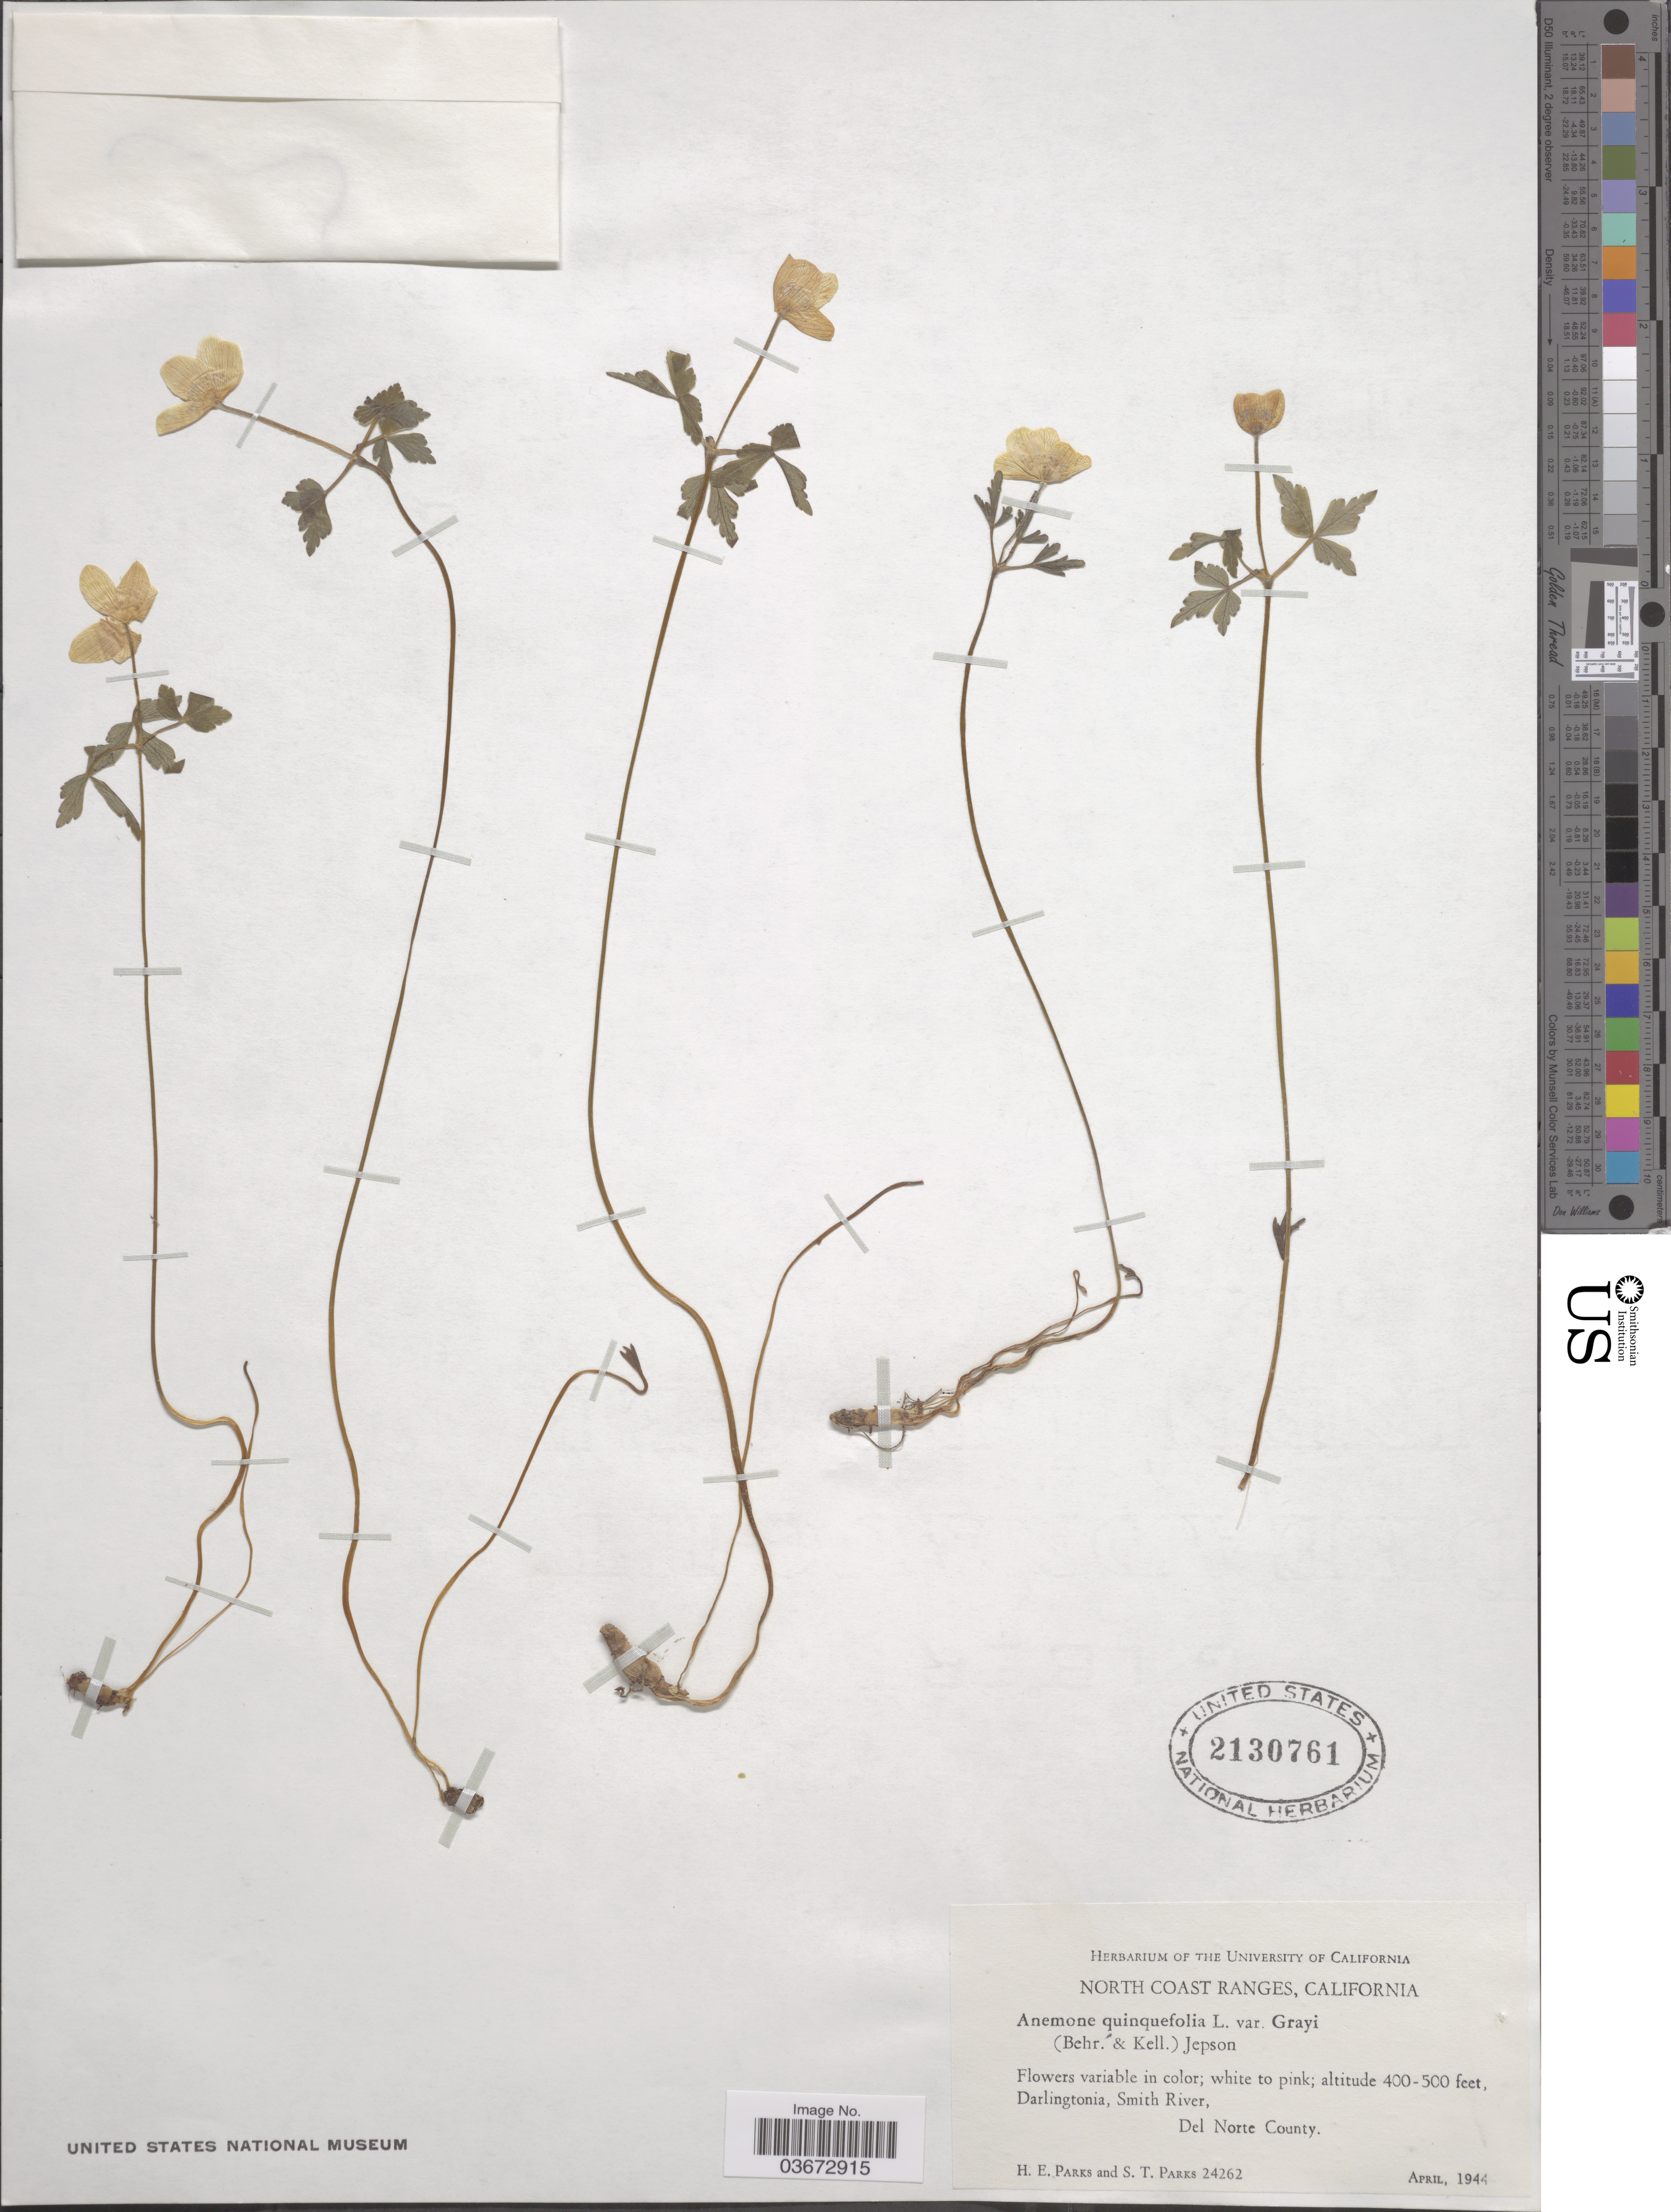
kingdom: Plantae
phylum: Tracheophyta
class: Magnoliopsida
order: Ranunculales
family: Ranunculaceae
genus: Anemone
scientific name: Anemone quinquefolia var. grayi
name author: (Behr ex Kellogg) Jeps.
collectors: H. E. Parks & S. Parks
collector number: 24262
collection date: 1944-04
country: United States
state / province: California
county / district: Del Norte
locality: North Coast Ranges. Darlingtonia, Smith River. Del Norte County.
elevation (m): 122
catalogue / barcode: US 2130761